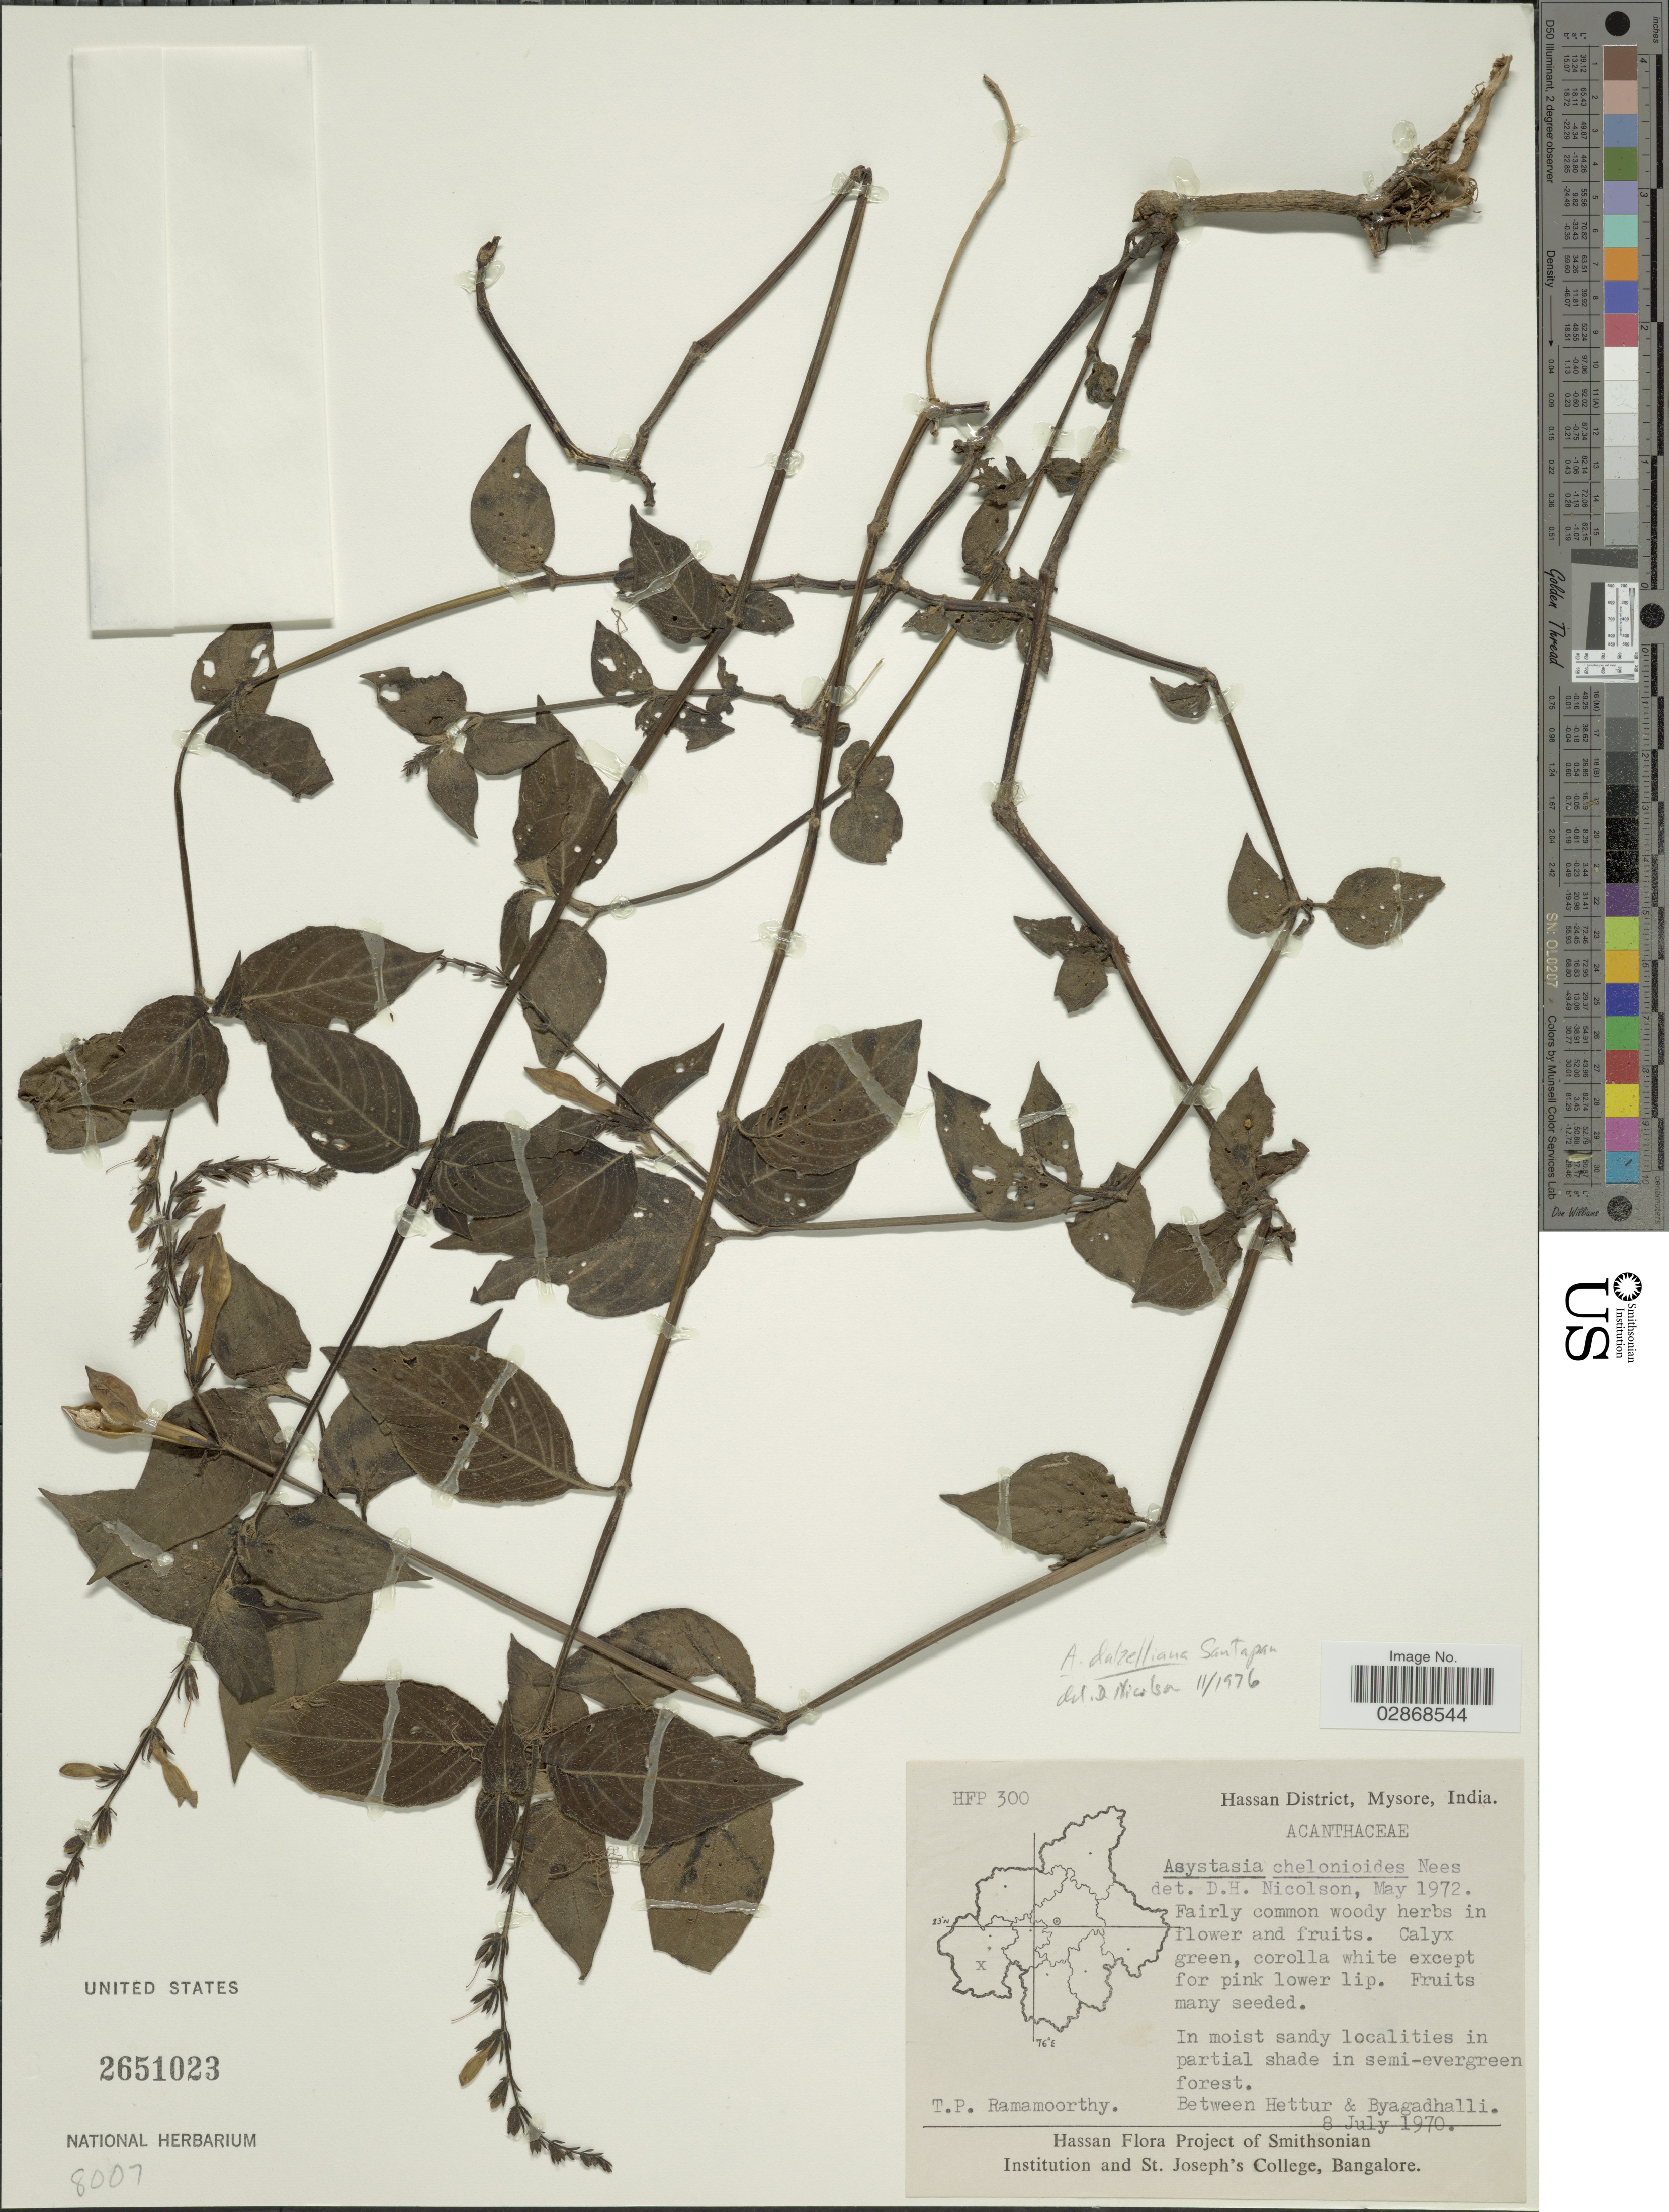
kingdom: Plantae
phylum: Tracheophyta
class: Magnoliopsida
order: Lamiales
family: Acanthaceae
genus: Asystasia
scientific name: Asystasia dalzelliana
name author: Santapau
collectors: T. P. Ramamoorthy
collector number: HFP300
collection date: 1970-07-08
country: India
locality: Hassan District, Mysore. Between Hettur & Byagadhalli.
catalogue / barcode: US 2651023